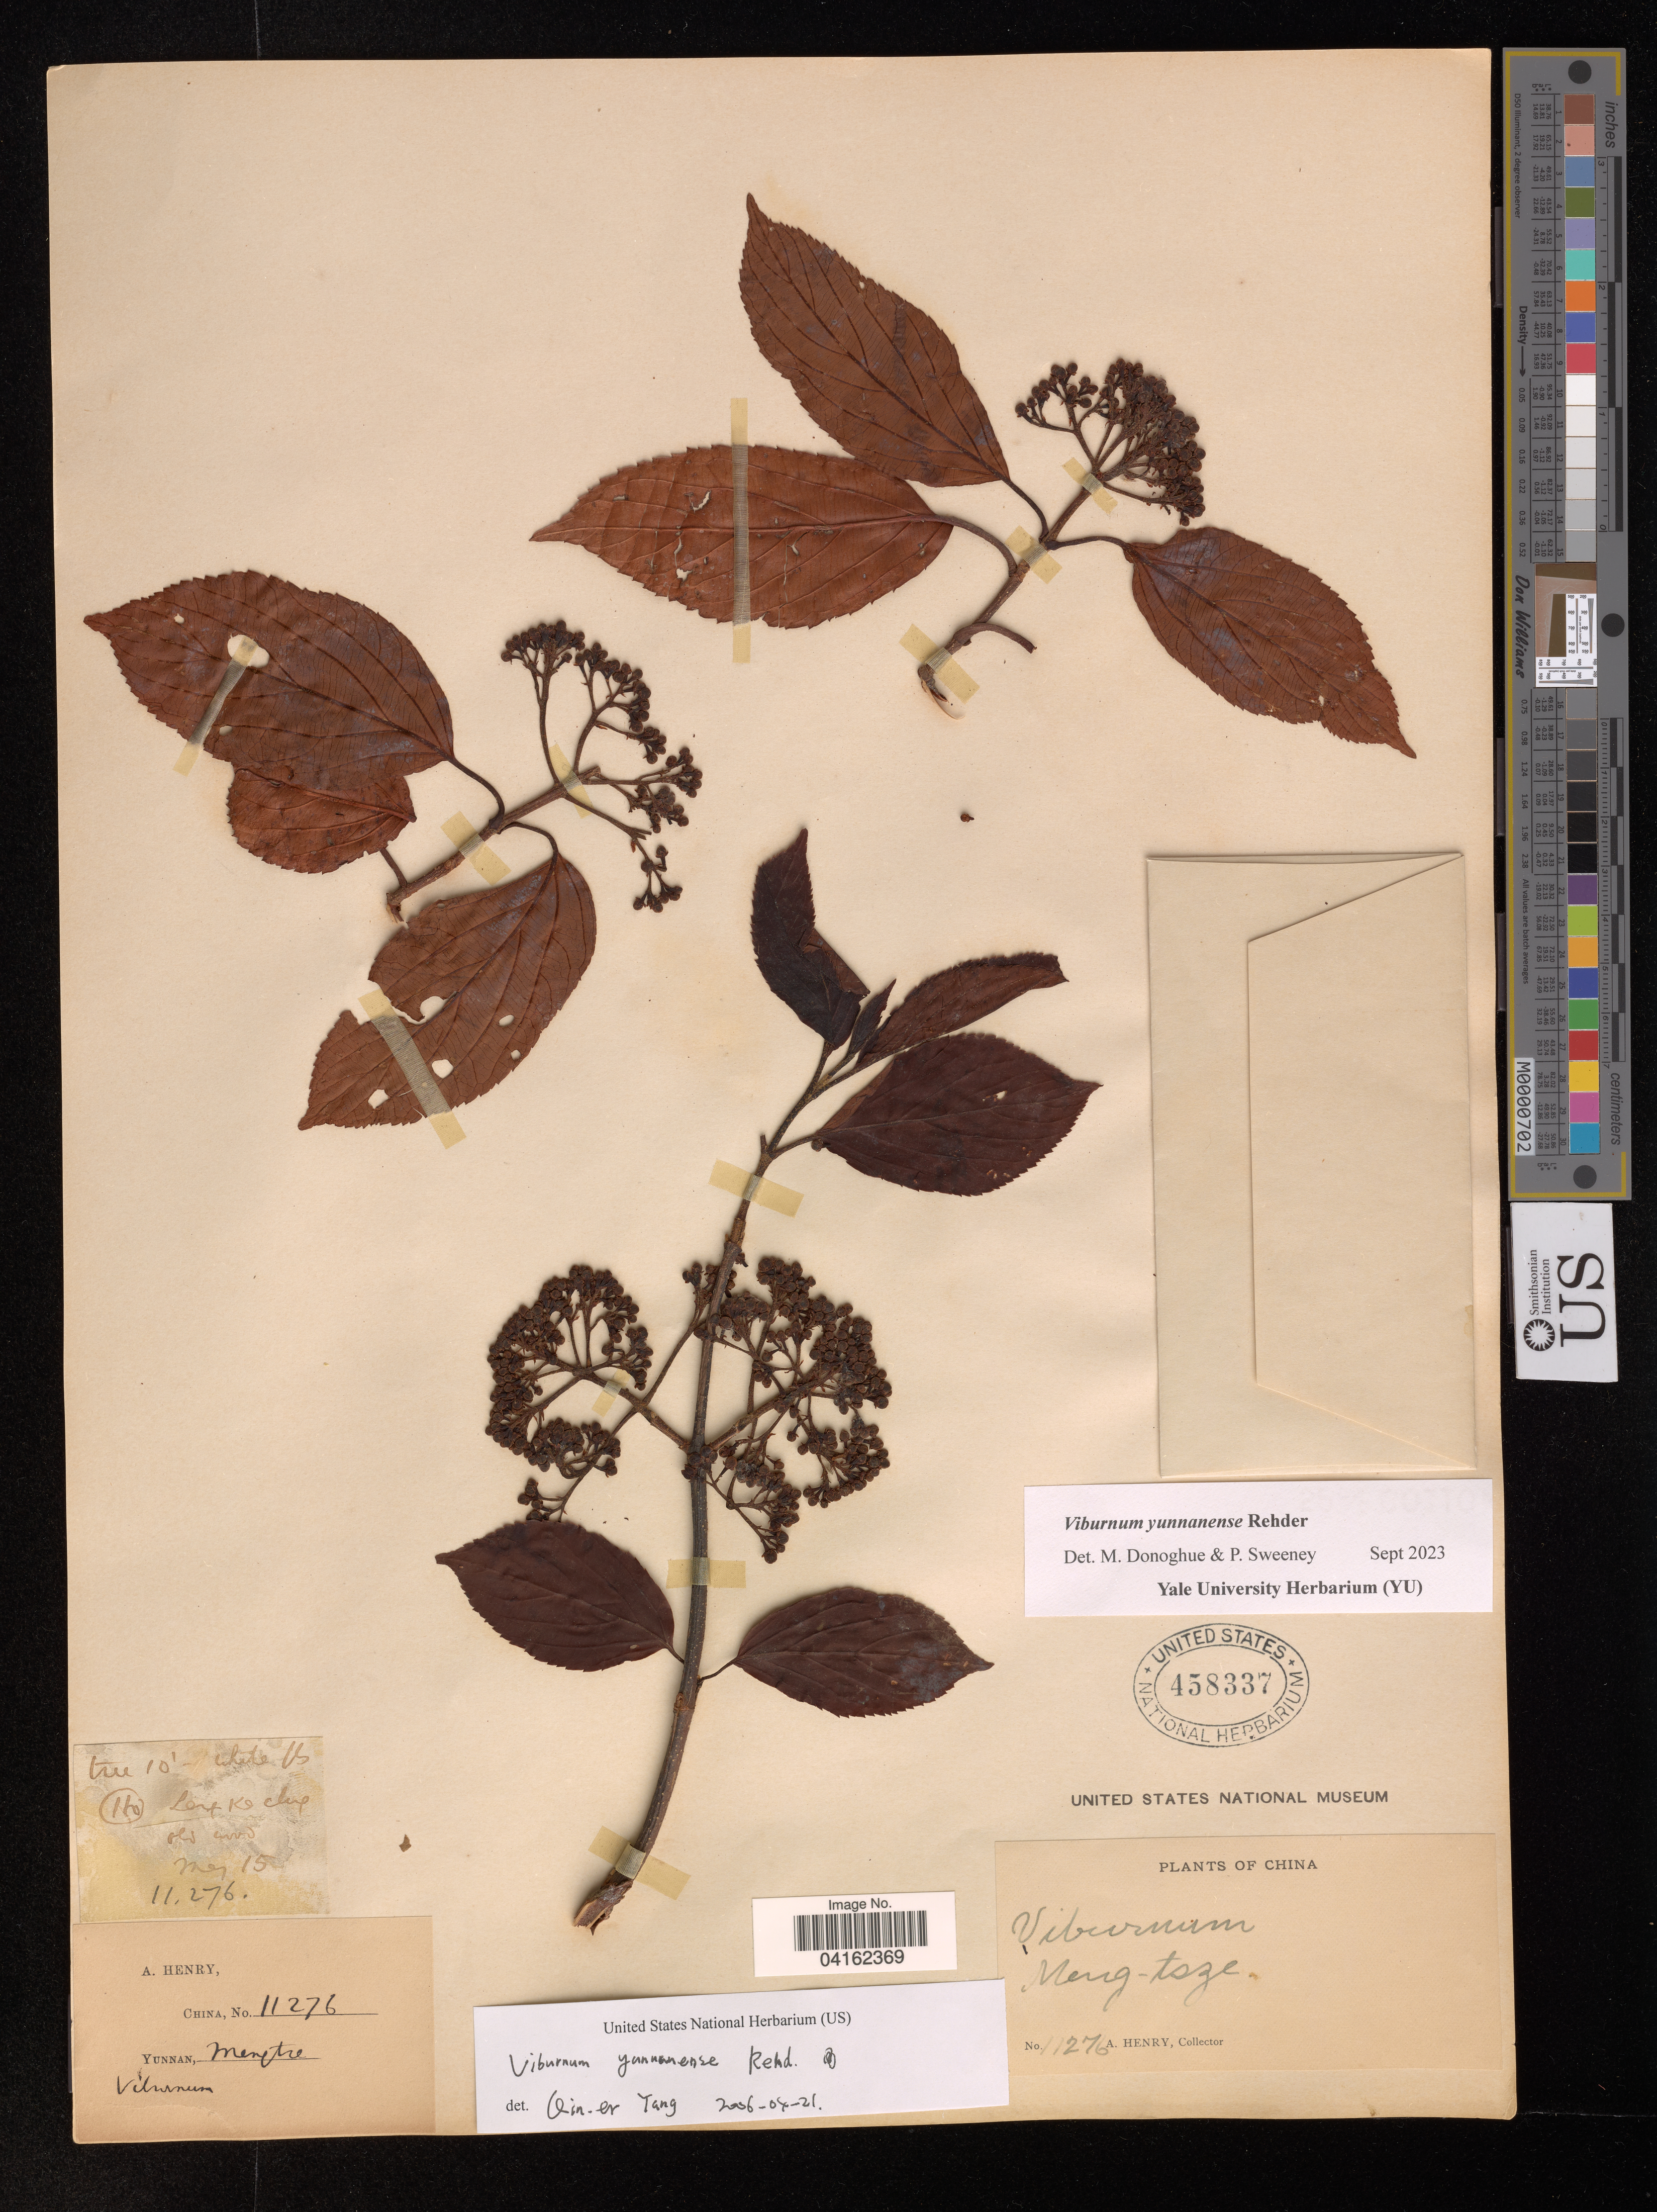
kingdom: Plantae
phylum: Tracheophyta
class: Magnoliopsida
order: Dipsacales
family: Viburnaceae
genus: Viburnum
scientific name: Viburnum yunnanense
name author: Rehder in Sarg.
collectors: A. Henry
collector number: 11276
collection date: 1915-05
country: China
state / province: Yunnan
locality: Mengtze.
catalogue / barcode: US 458337